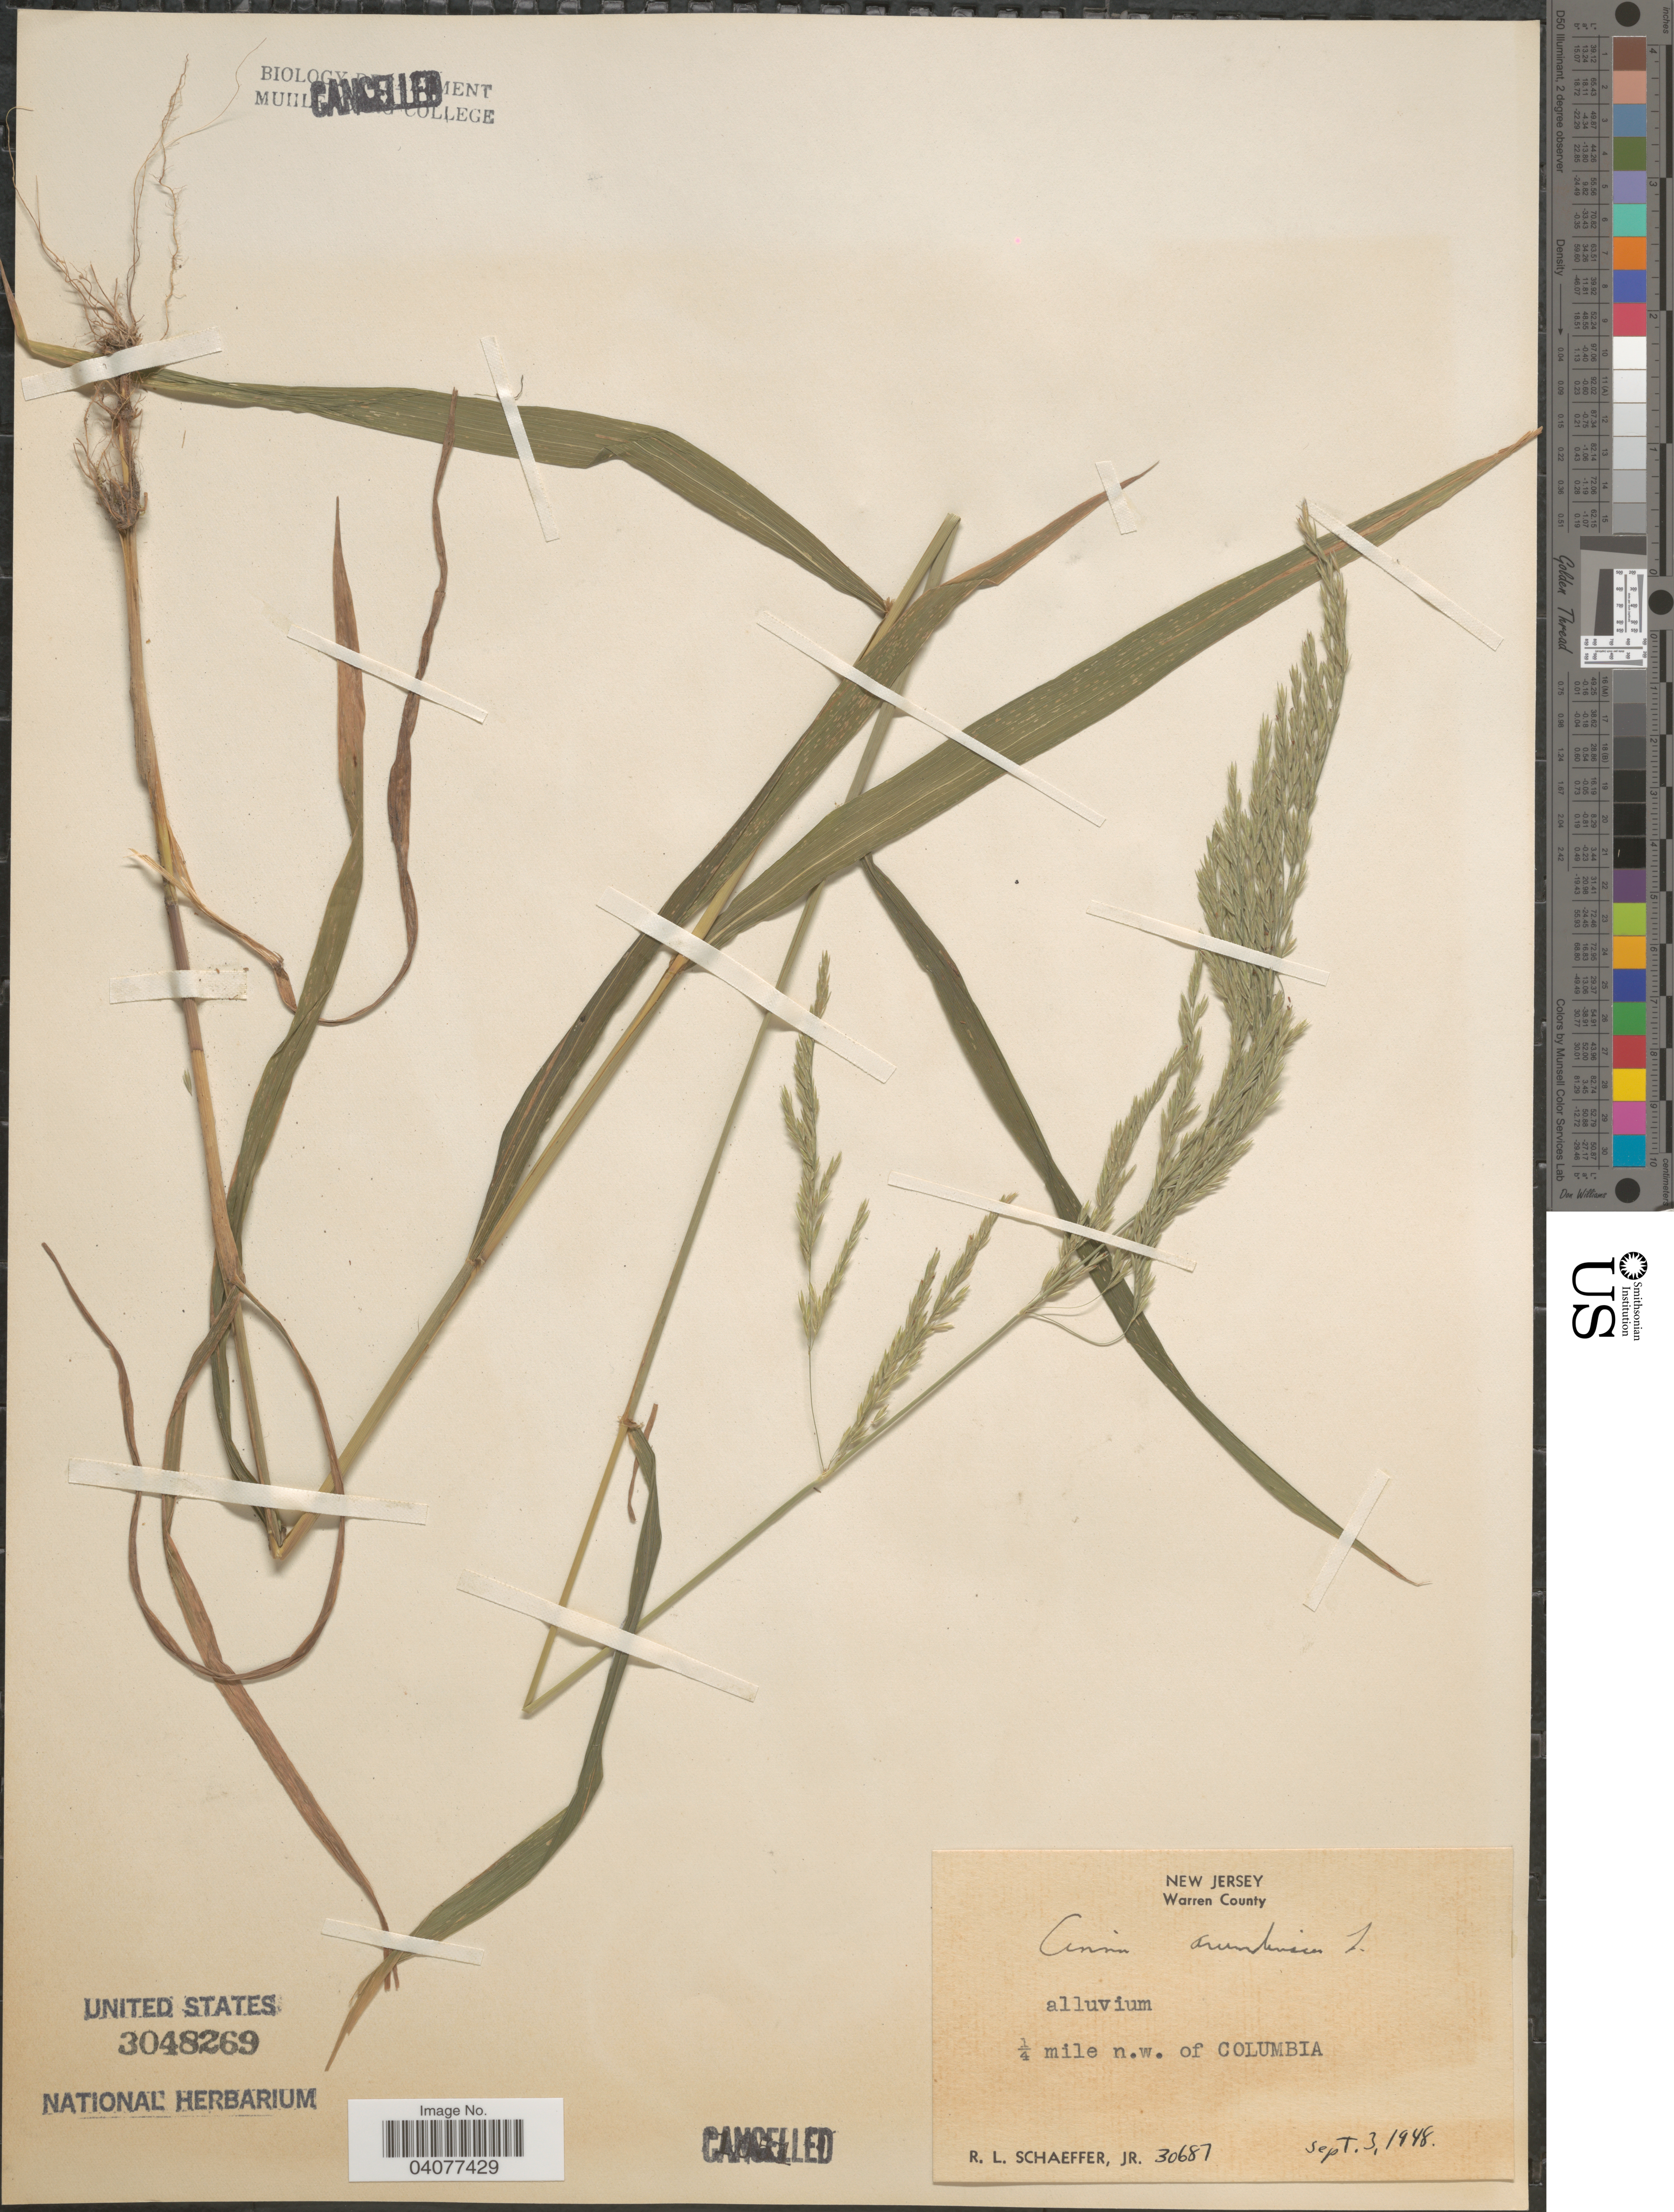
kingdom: Plantae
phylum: Tracheophyta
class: Liliopsida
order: Poales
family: Poaceae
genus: Cinna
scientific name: Cinna arundinacea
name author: L.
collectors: R. L. Schaeffer Jr.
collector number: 30687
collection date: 1948-09-03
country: United States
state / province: New Jersey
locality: Warren County. ¼ mile n.w. of Columbia.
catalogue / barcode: US 3048269